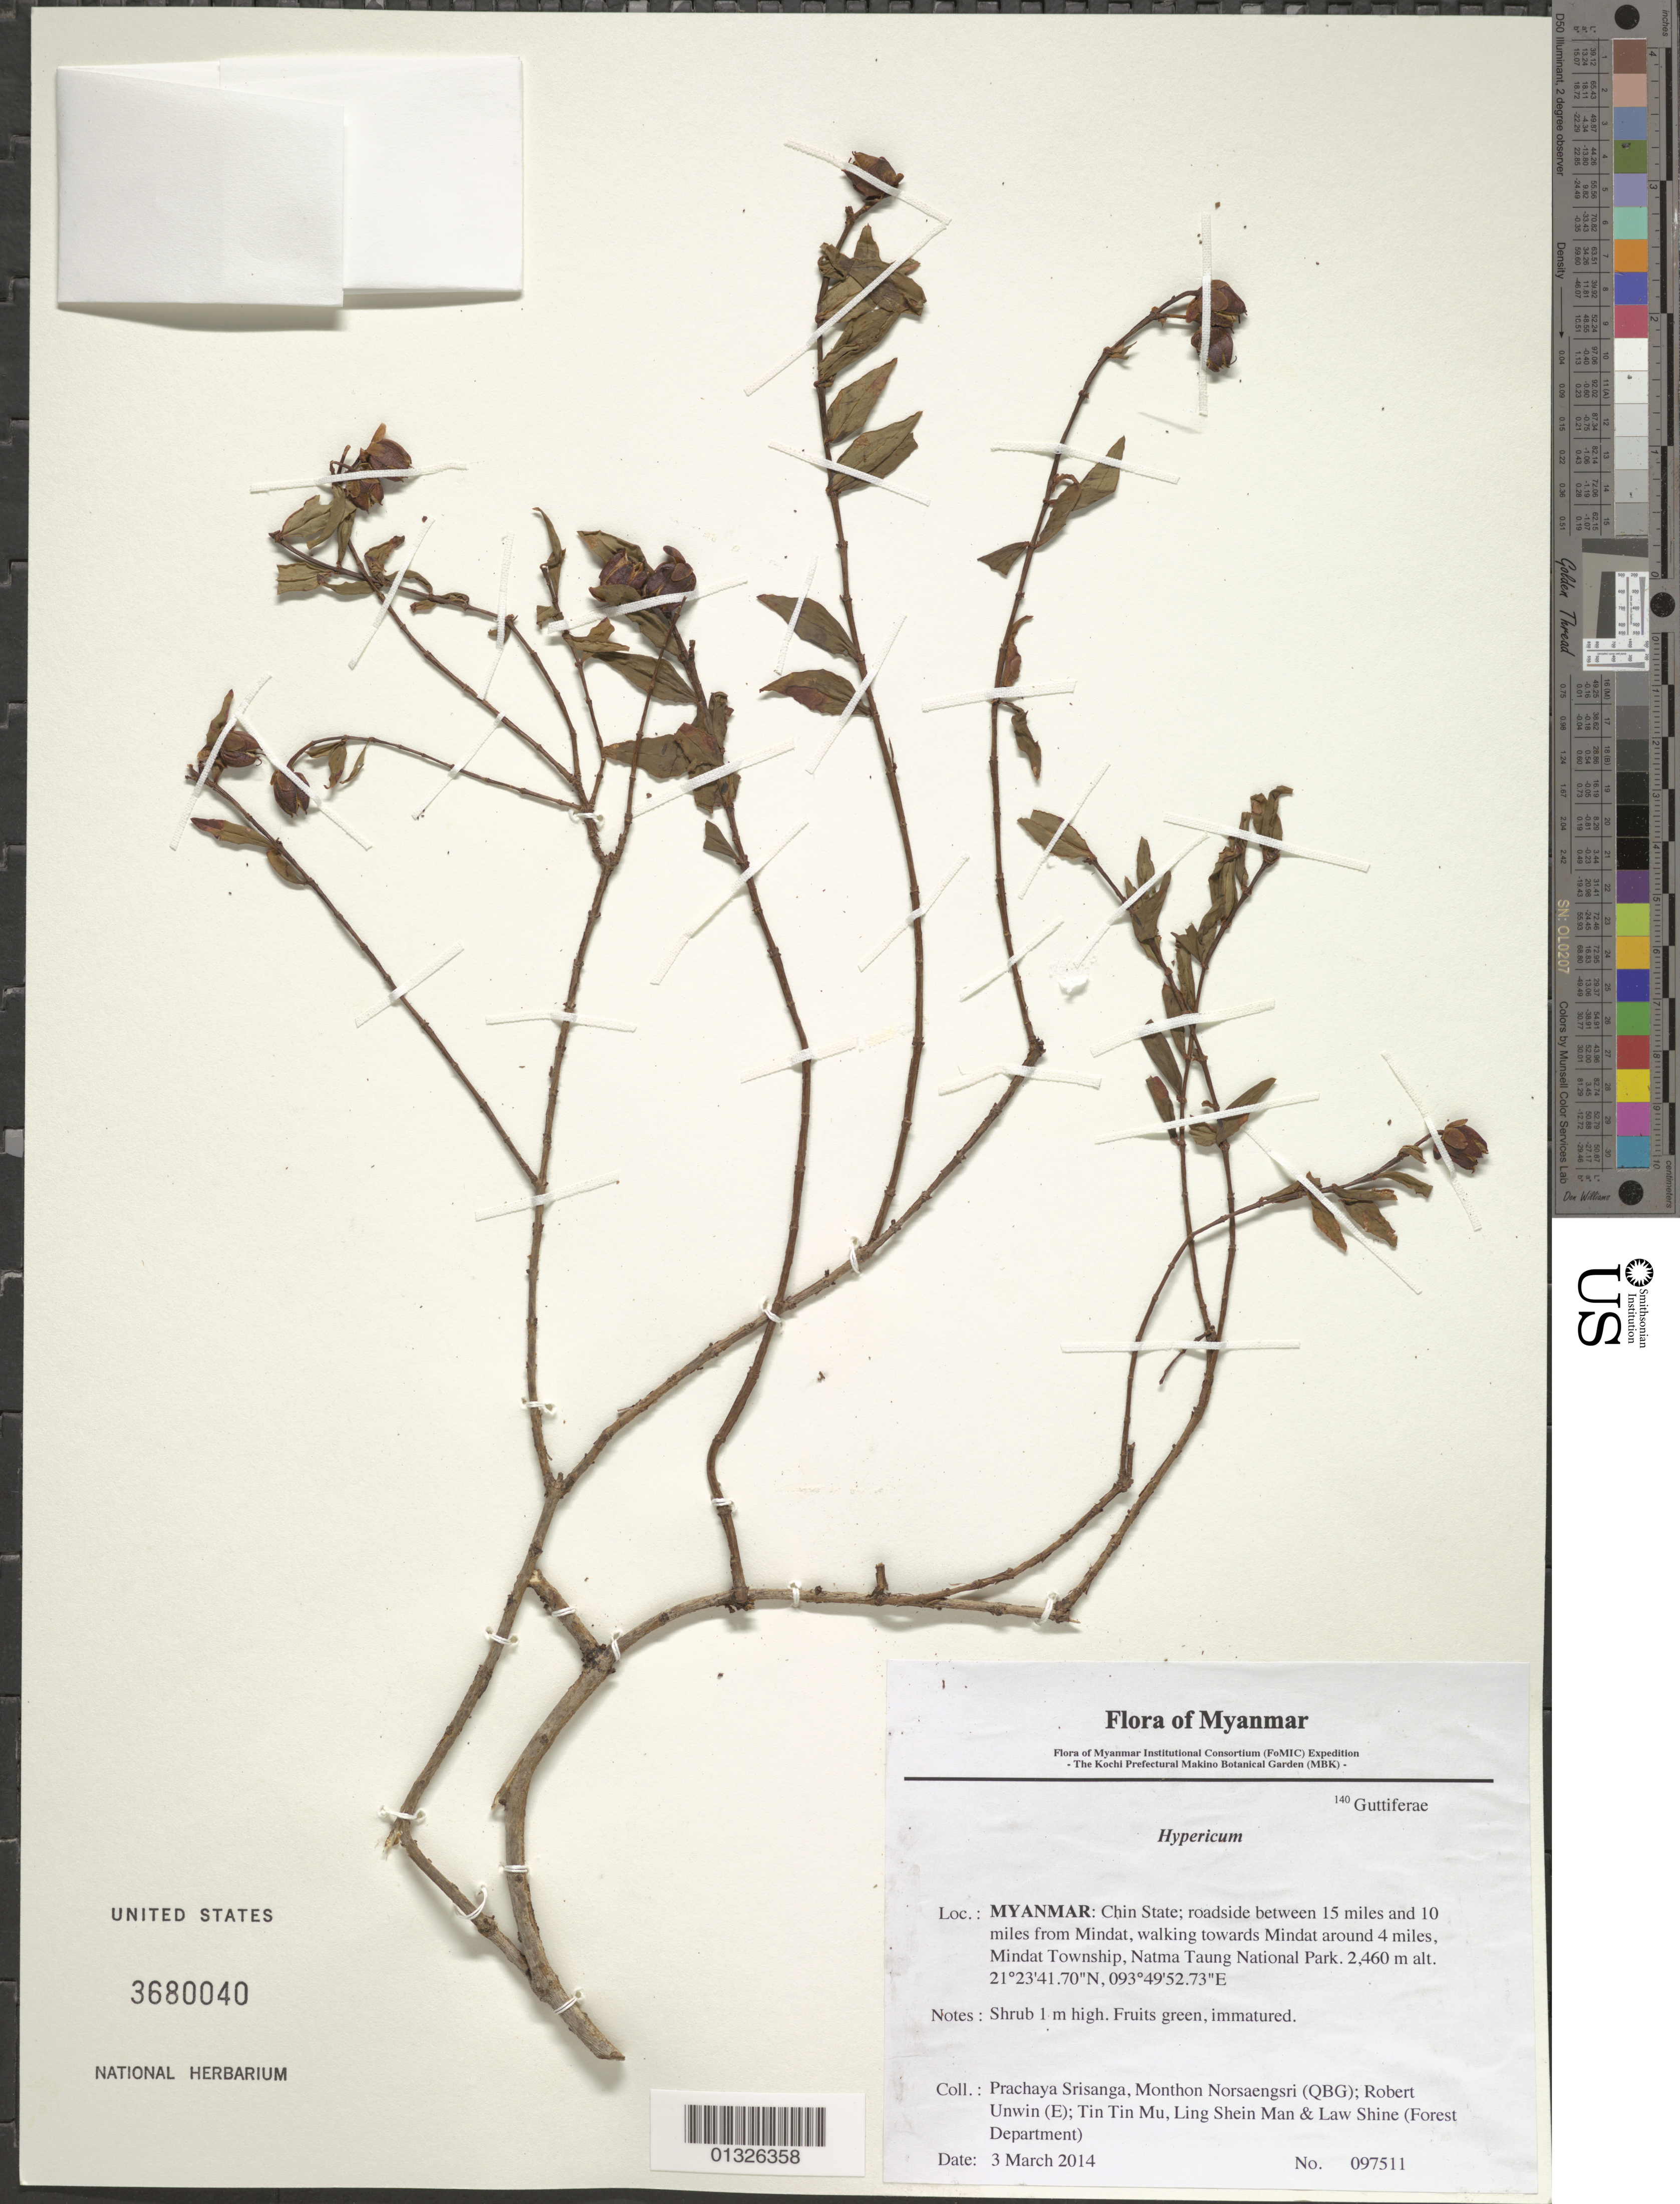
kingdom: Plantae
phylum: Tracheophyta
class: Magnoliopsida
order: Malpighiales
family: Hypericaceae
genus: Hypericum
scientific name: Hypericum sp.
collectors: P. Srisanga, M. Norsaengsri, R. Unwin, Tin Tin Mu, Ling Shein Man & L. Shine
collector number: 97511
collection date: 2014-03-03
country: Myanmar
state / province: Chin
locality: Roadside between 15 miles and 10 miles from Mindat, walking towards Mindat around 4 miles, Mindat Township, Natma Taung National Park.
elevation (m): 2460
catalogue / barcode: US 3680040